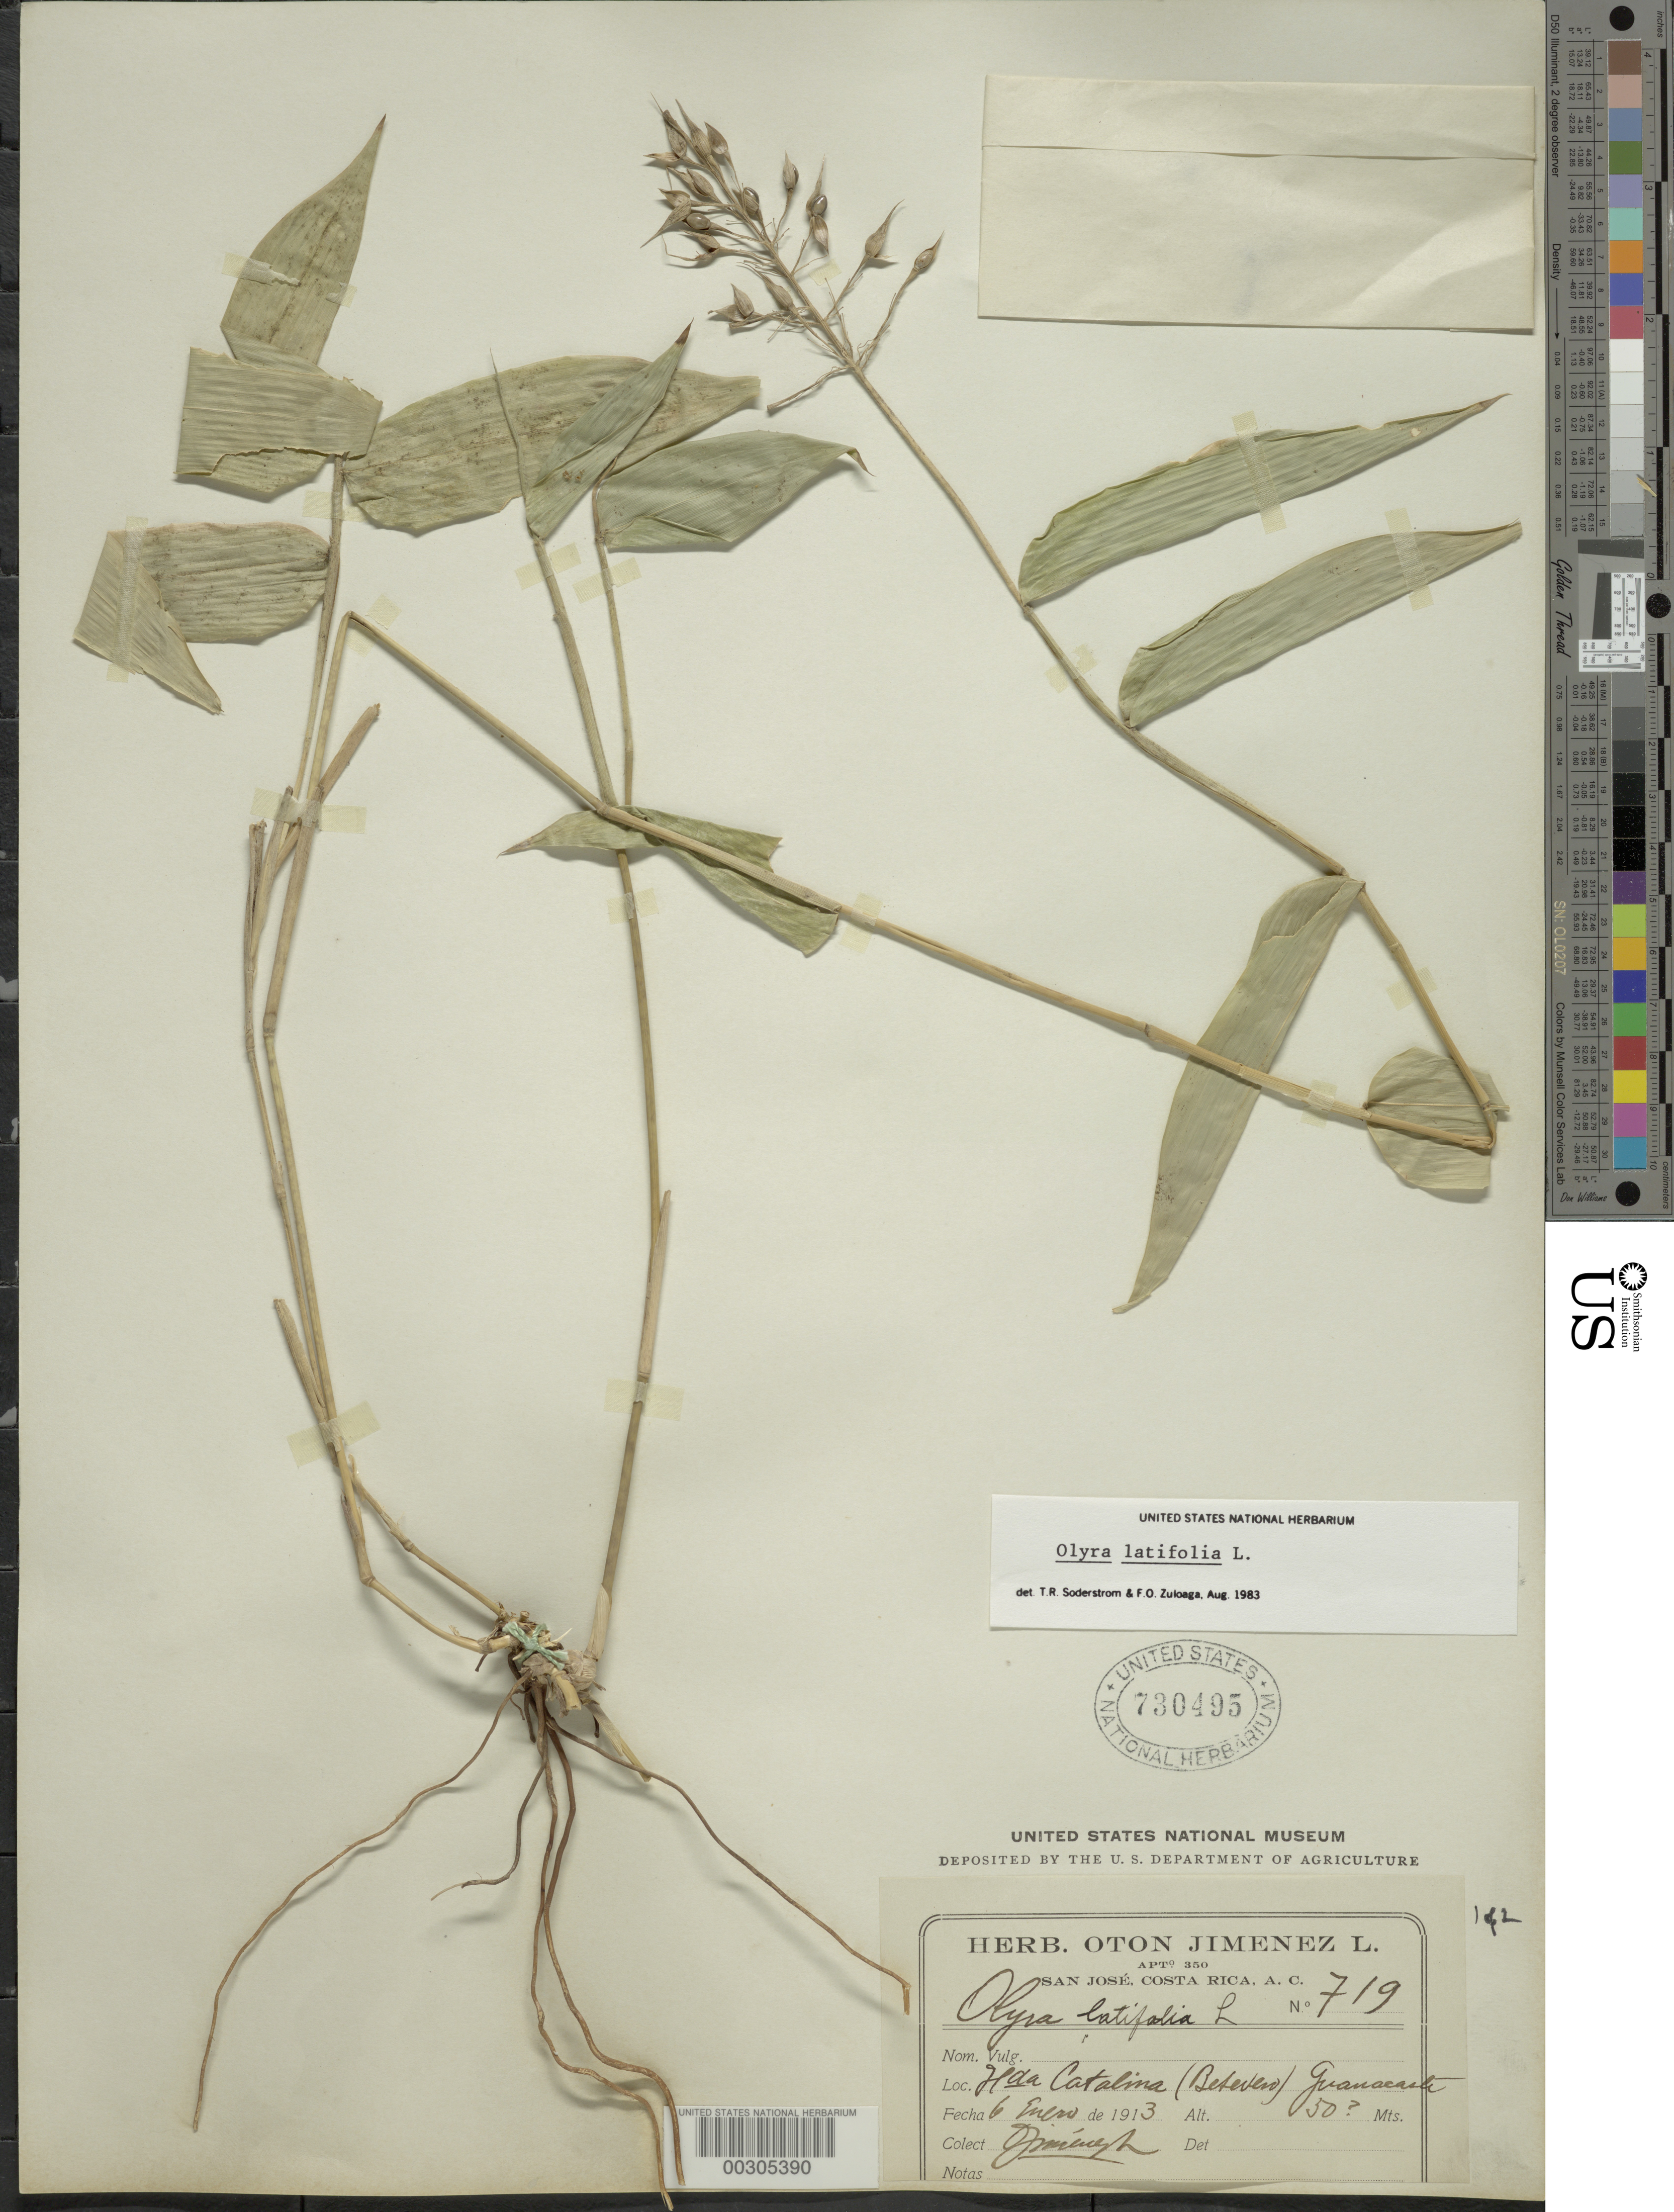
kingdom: Plantae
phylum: Tracheophyta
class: Liliopsida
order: Poales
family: Poaceae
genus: Olyra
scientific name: Olyra latifolia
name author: L.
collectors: O. Jimenez L.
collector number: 719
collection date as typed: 06 Jan 1913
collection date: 1913-01-06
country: Costa Rica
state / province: Guanacaste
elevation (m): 50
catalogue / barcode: US 730495